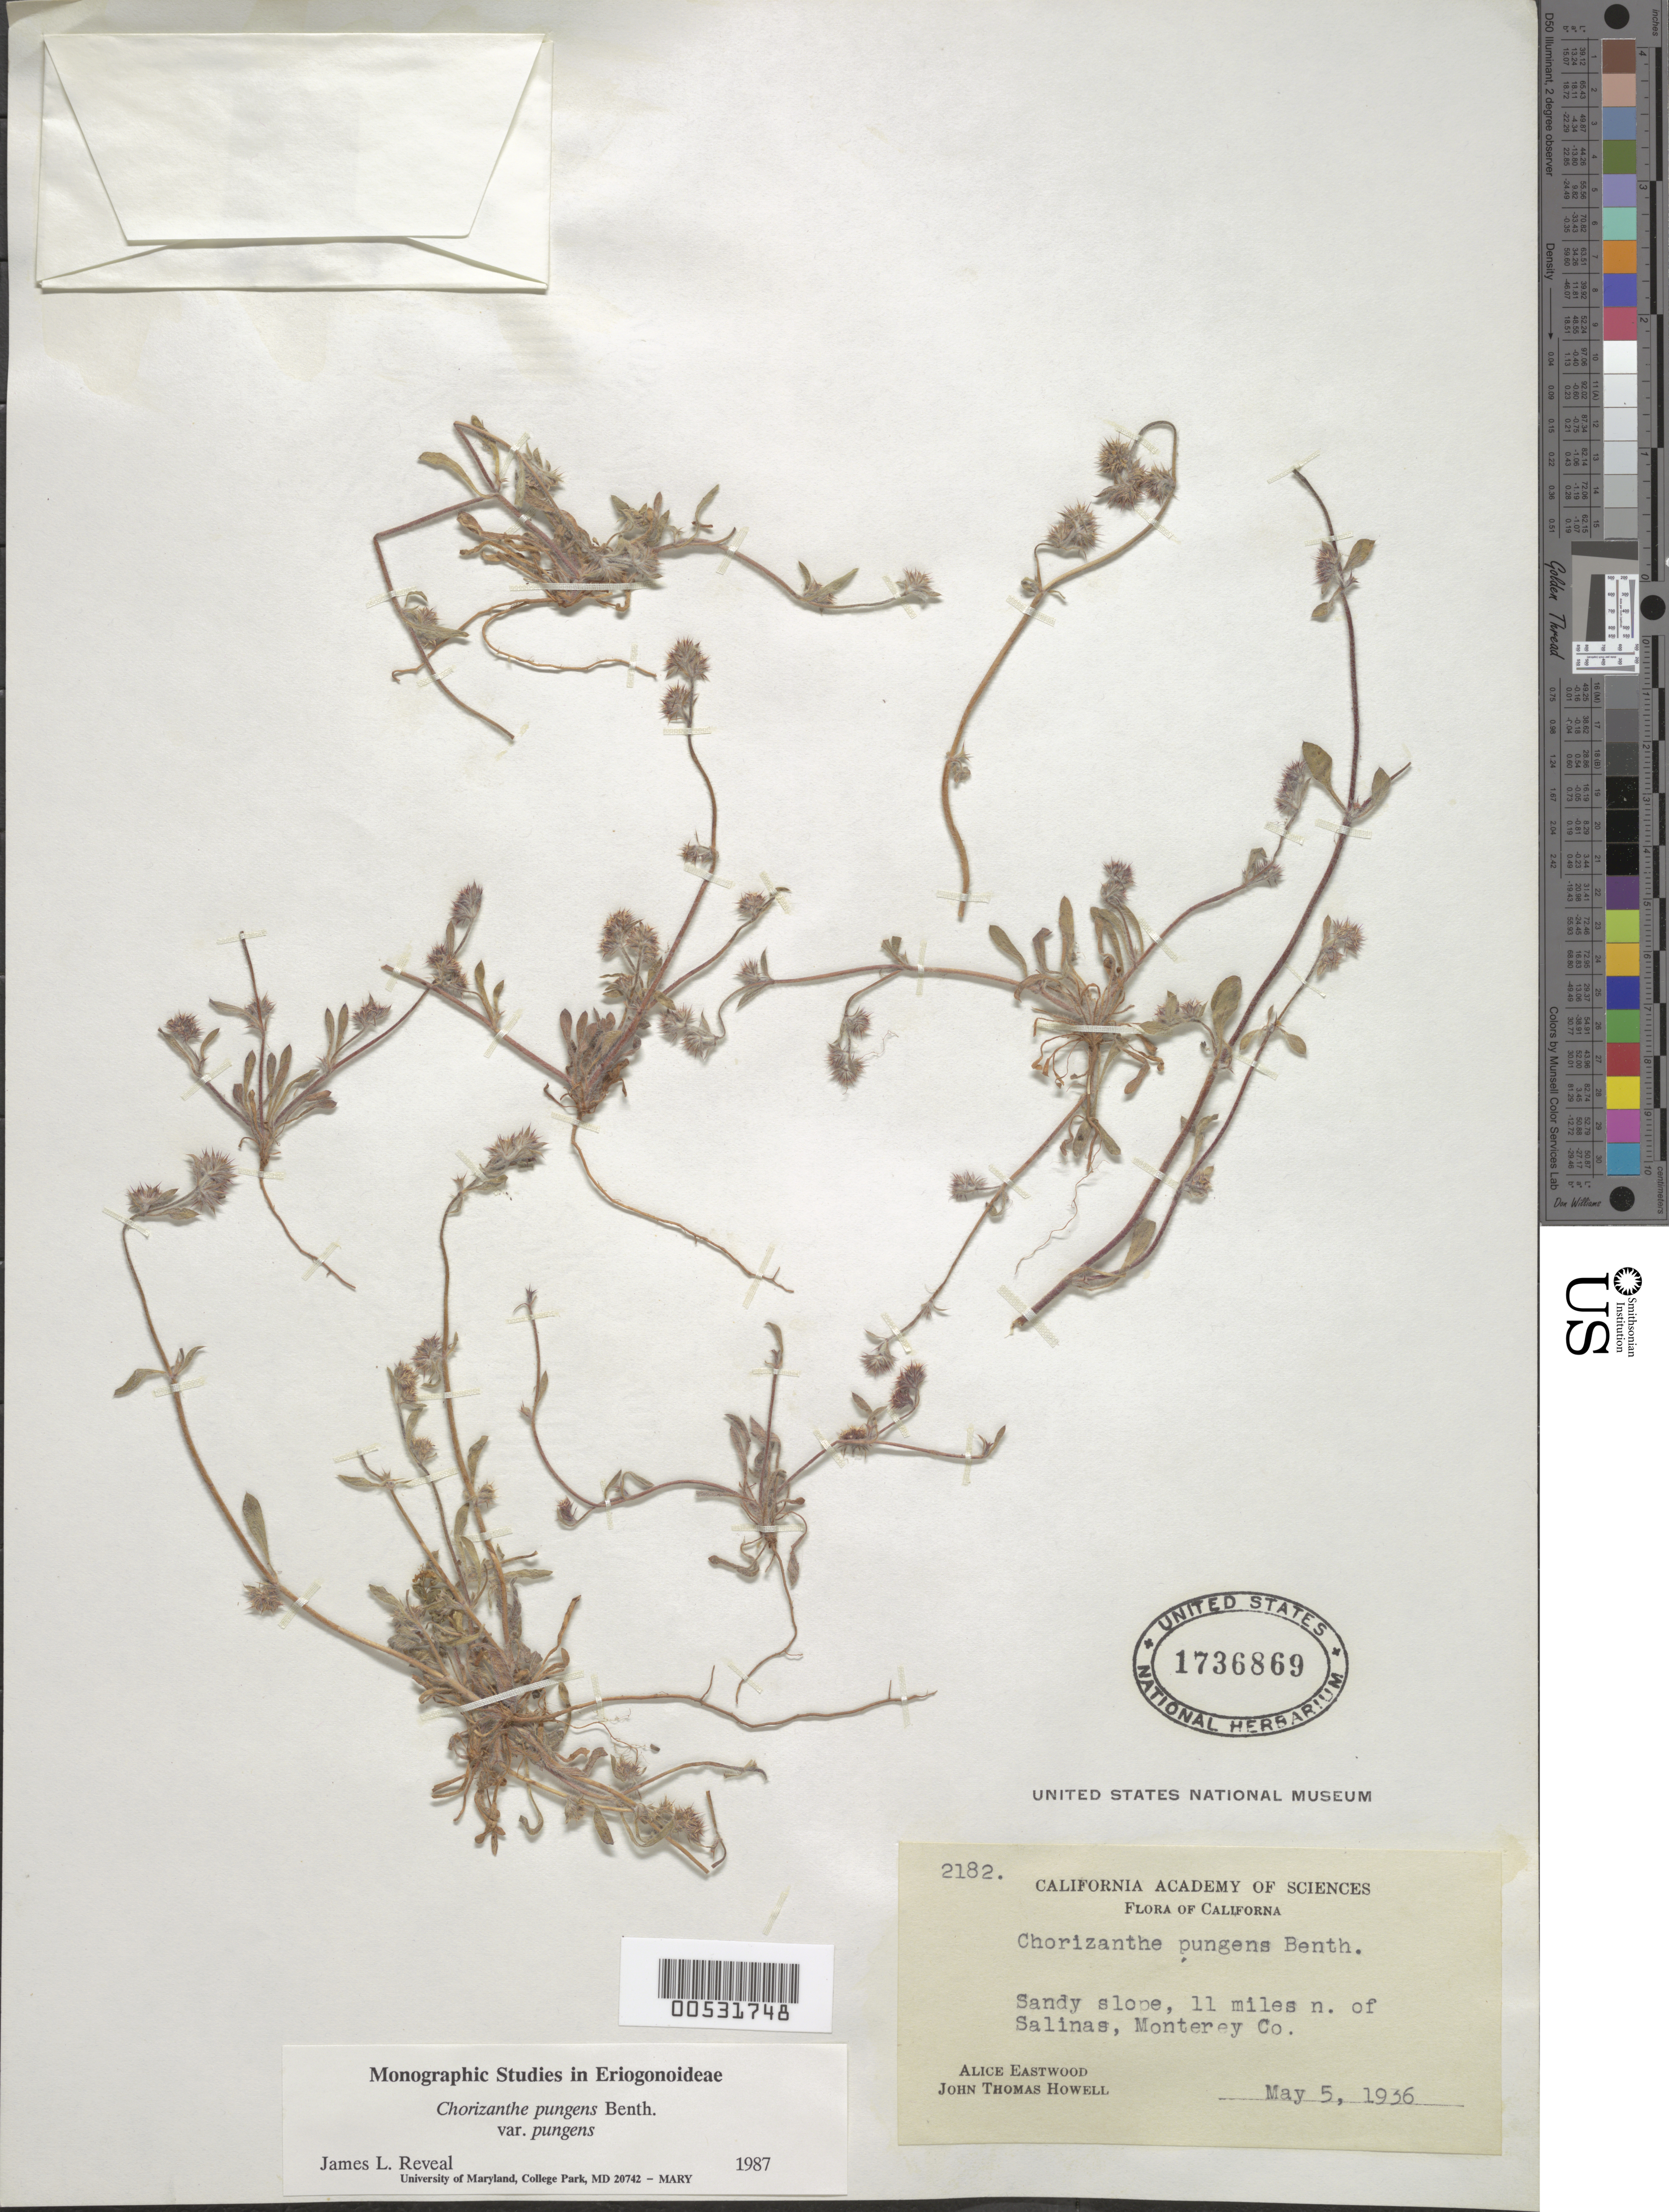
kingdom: Plantae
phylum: Tracheophyta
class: Magnoliopsida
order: Caryophyllales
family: Polygonaceae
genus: Chorizanthe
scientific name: Chorizanthe pungens var. pungens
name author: Benth.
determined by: Reveal, J. L.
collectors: A. Eastwood & J. T. Howell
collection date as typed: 05 May 1936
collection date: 1936-05-05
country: United States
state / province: California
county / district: Monterey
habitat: Sandy slope.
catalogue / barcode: US 1736869